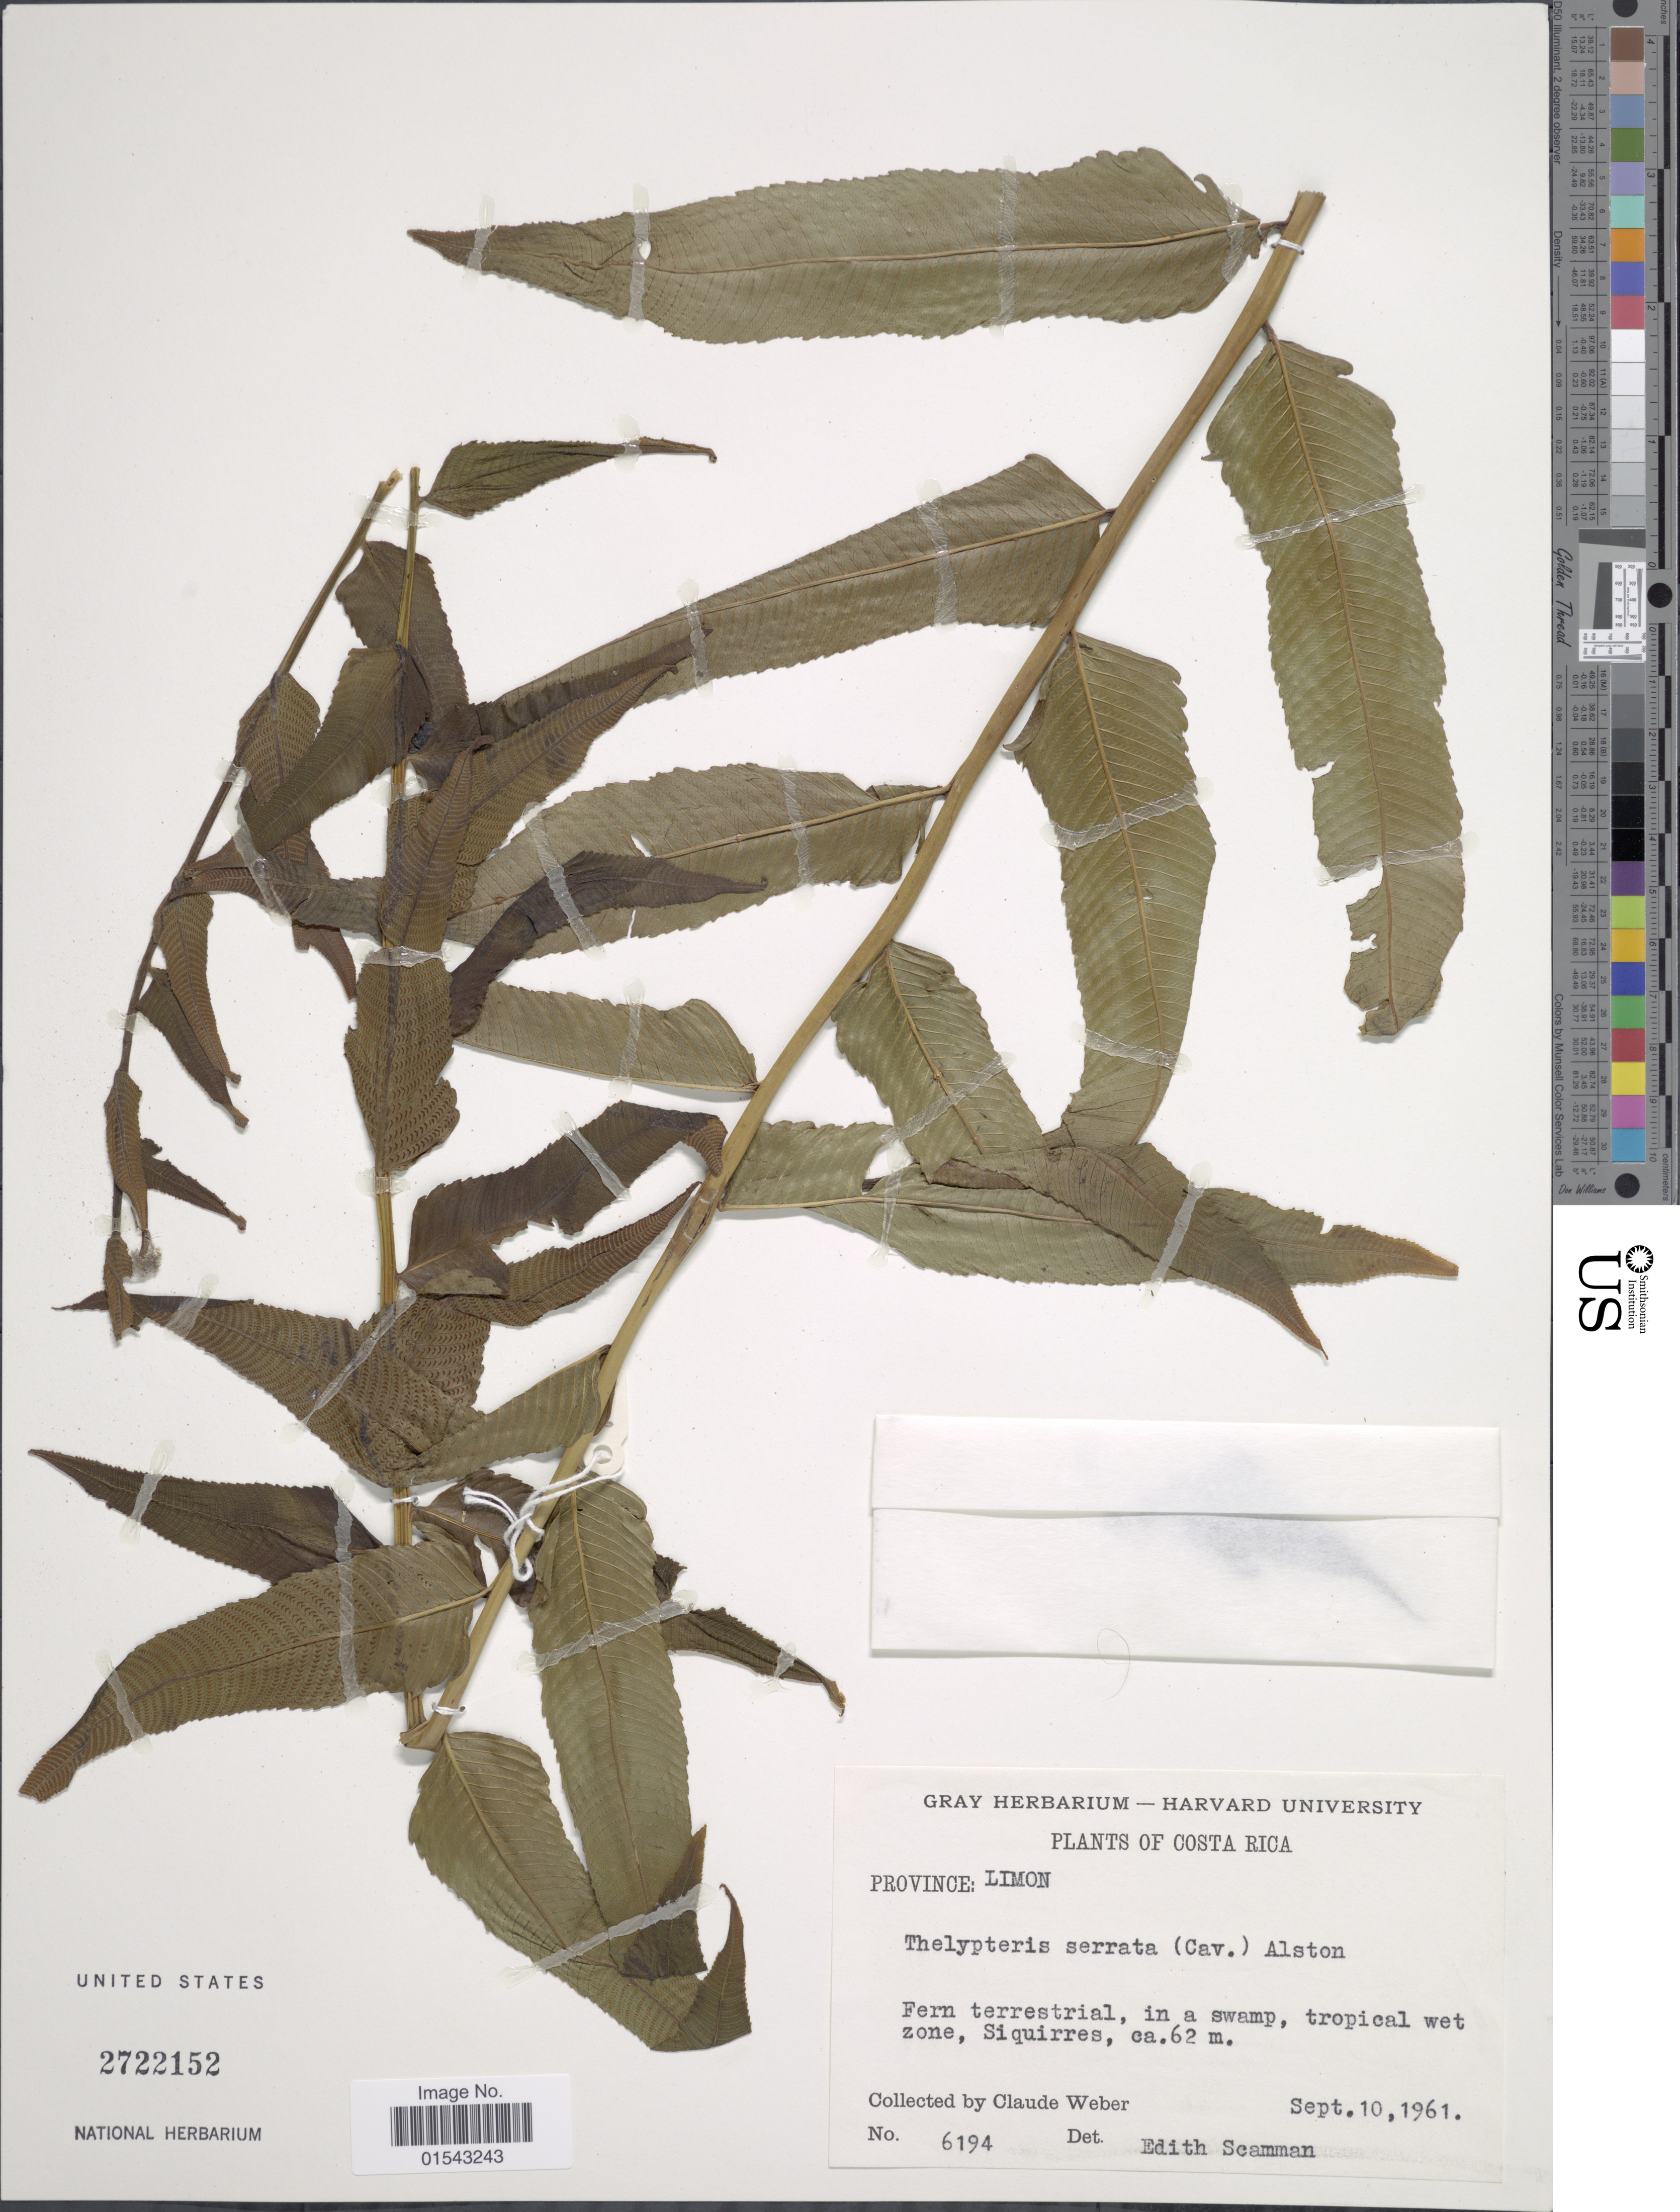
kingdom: Plantae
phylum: Tracheophyta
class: Polypodiopsida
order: Polypodiales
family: Thelypteridaceae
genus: Meniscium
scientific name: Meniscium serratum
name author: Cav.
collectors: C. I. Weber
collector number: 6194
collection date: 1961-09-10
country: Costa Rica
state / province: Limón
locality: Costa Rica, Province: Limon, Siquirres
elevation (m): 62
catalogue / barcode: US 2722152